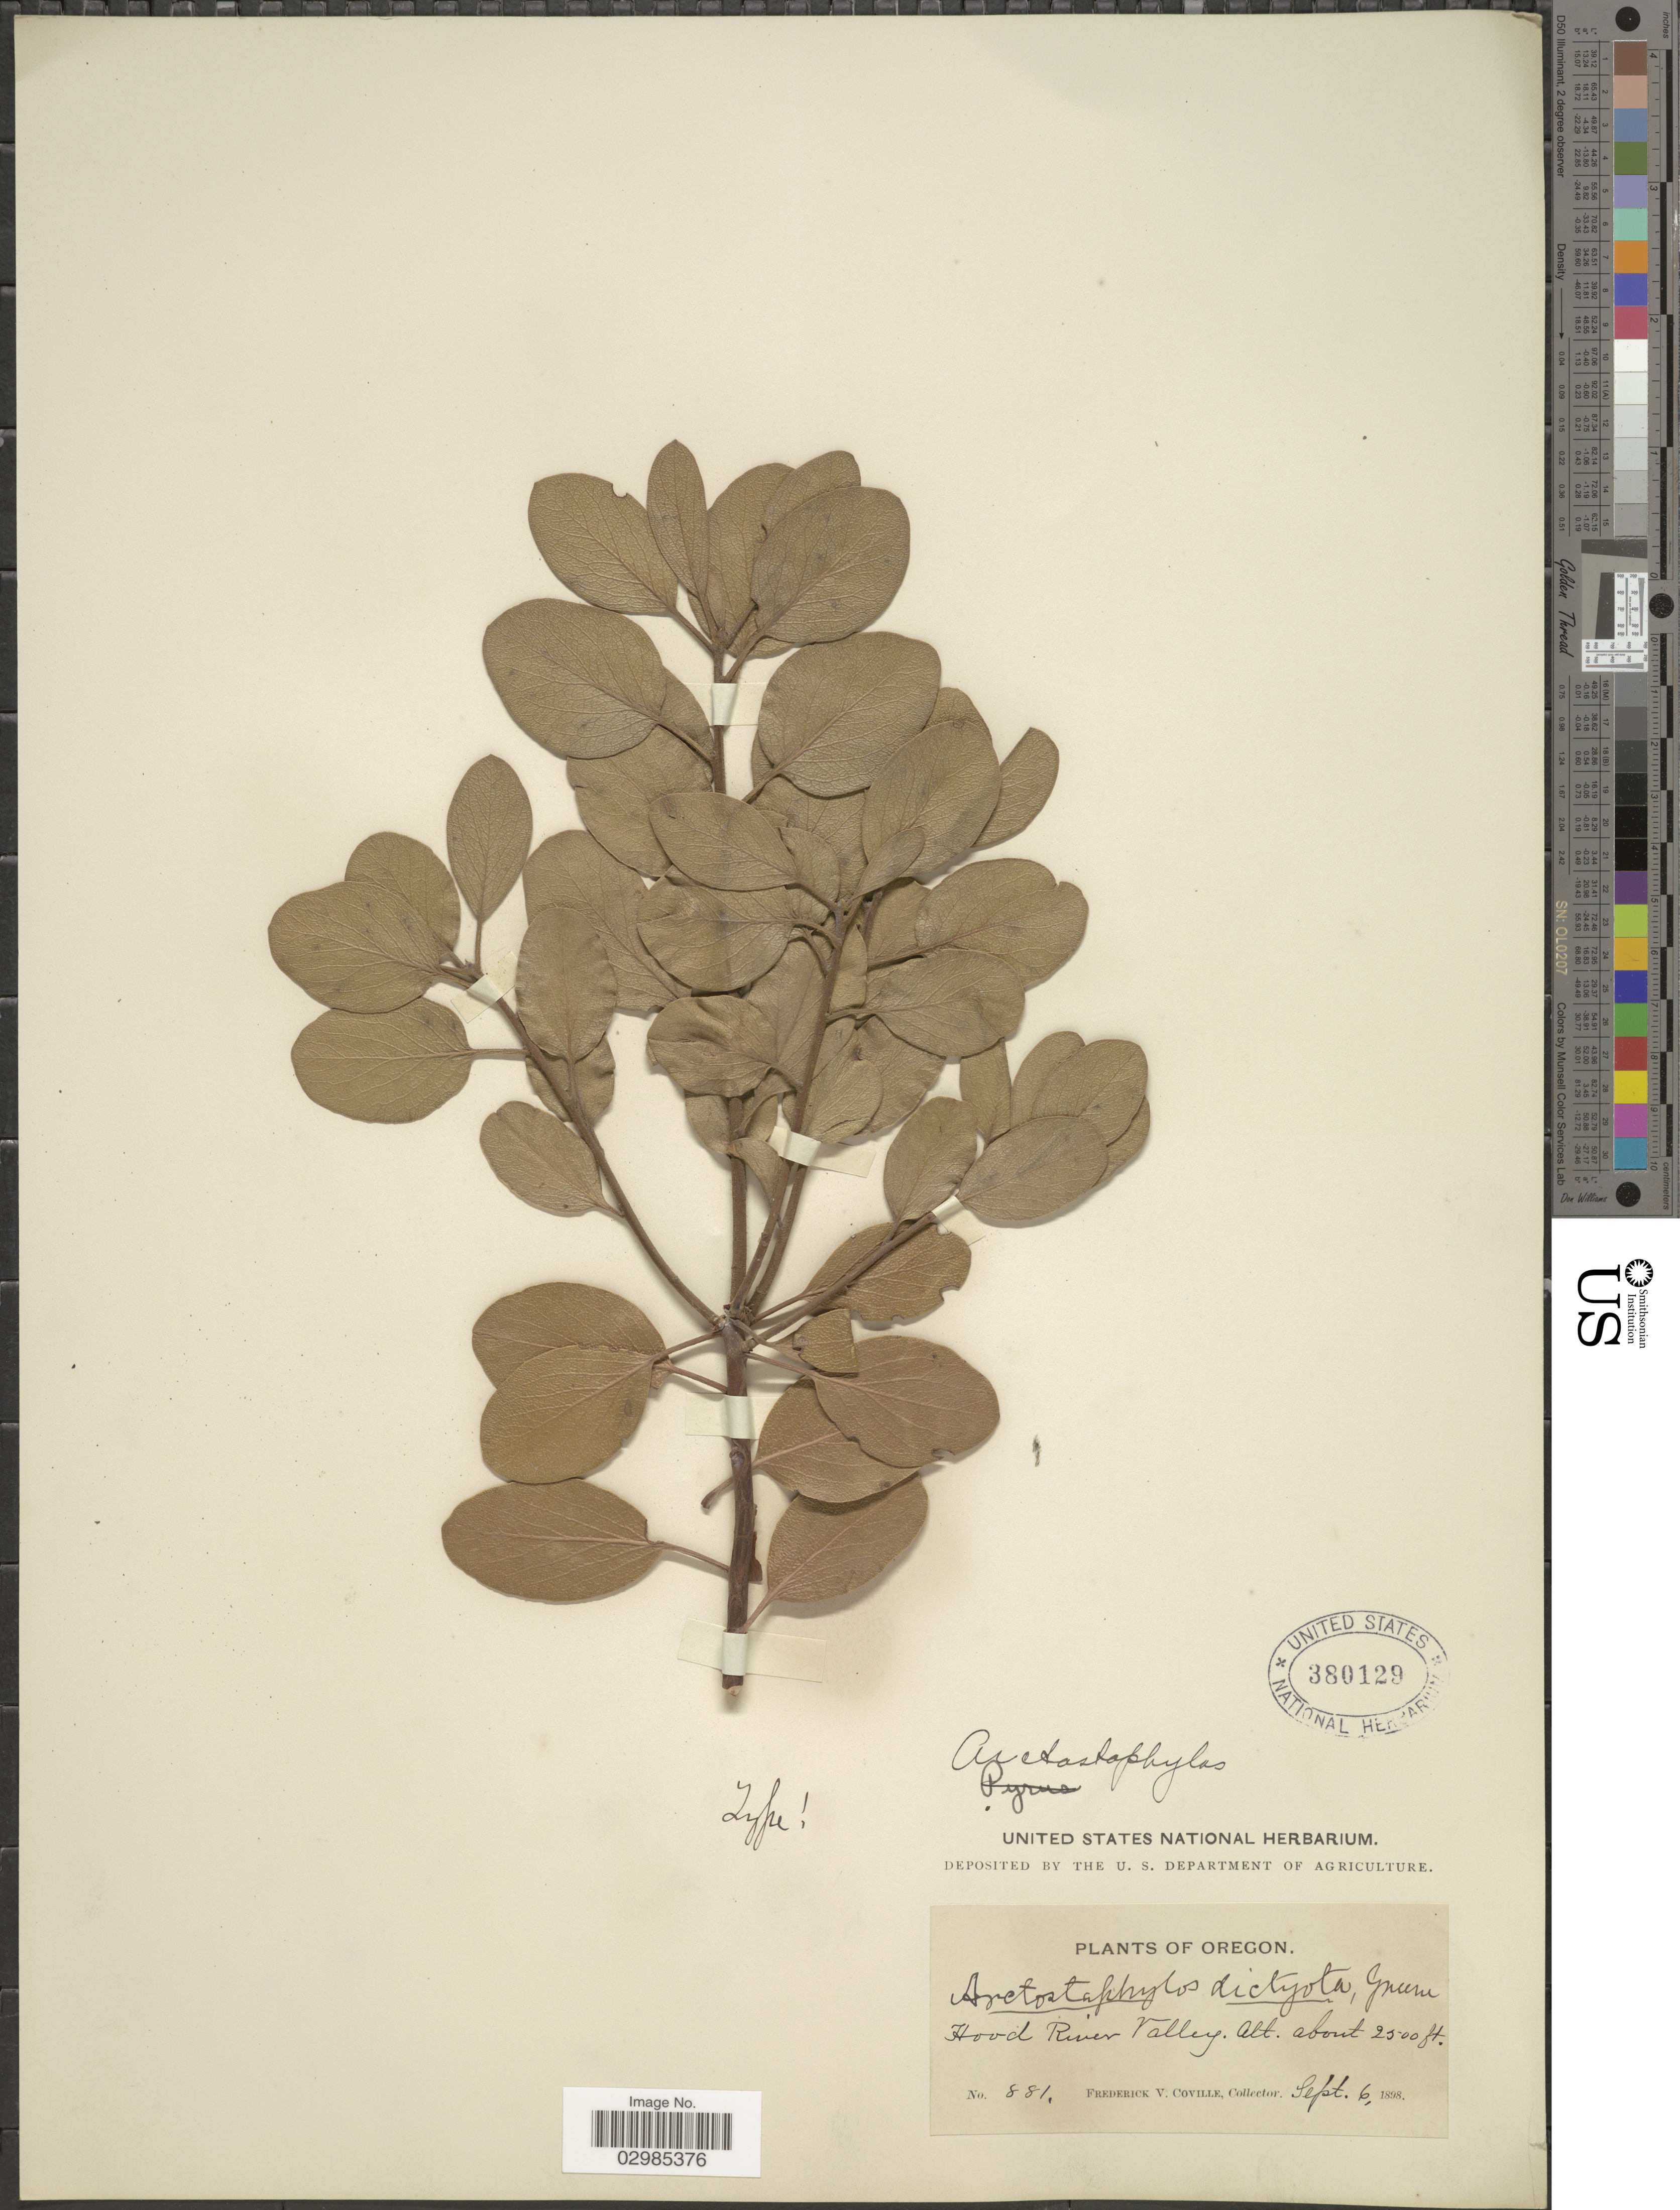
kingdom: Plantae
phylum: Tracheophyta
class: Magnoliopsida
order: Ericales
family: Ericaceae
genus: Arctostaphylos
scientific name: Arctostaphylos cratericola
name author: (Donn. Sm.) Donn. Sm.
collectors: F. V. Coville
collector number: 881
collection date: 1898-09-06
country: United States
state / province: Oregon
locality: Hood River Valley.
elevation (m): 762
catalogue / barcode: US 380129